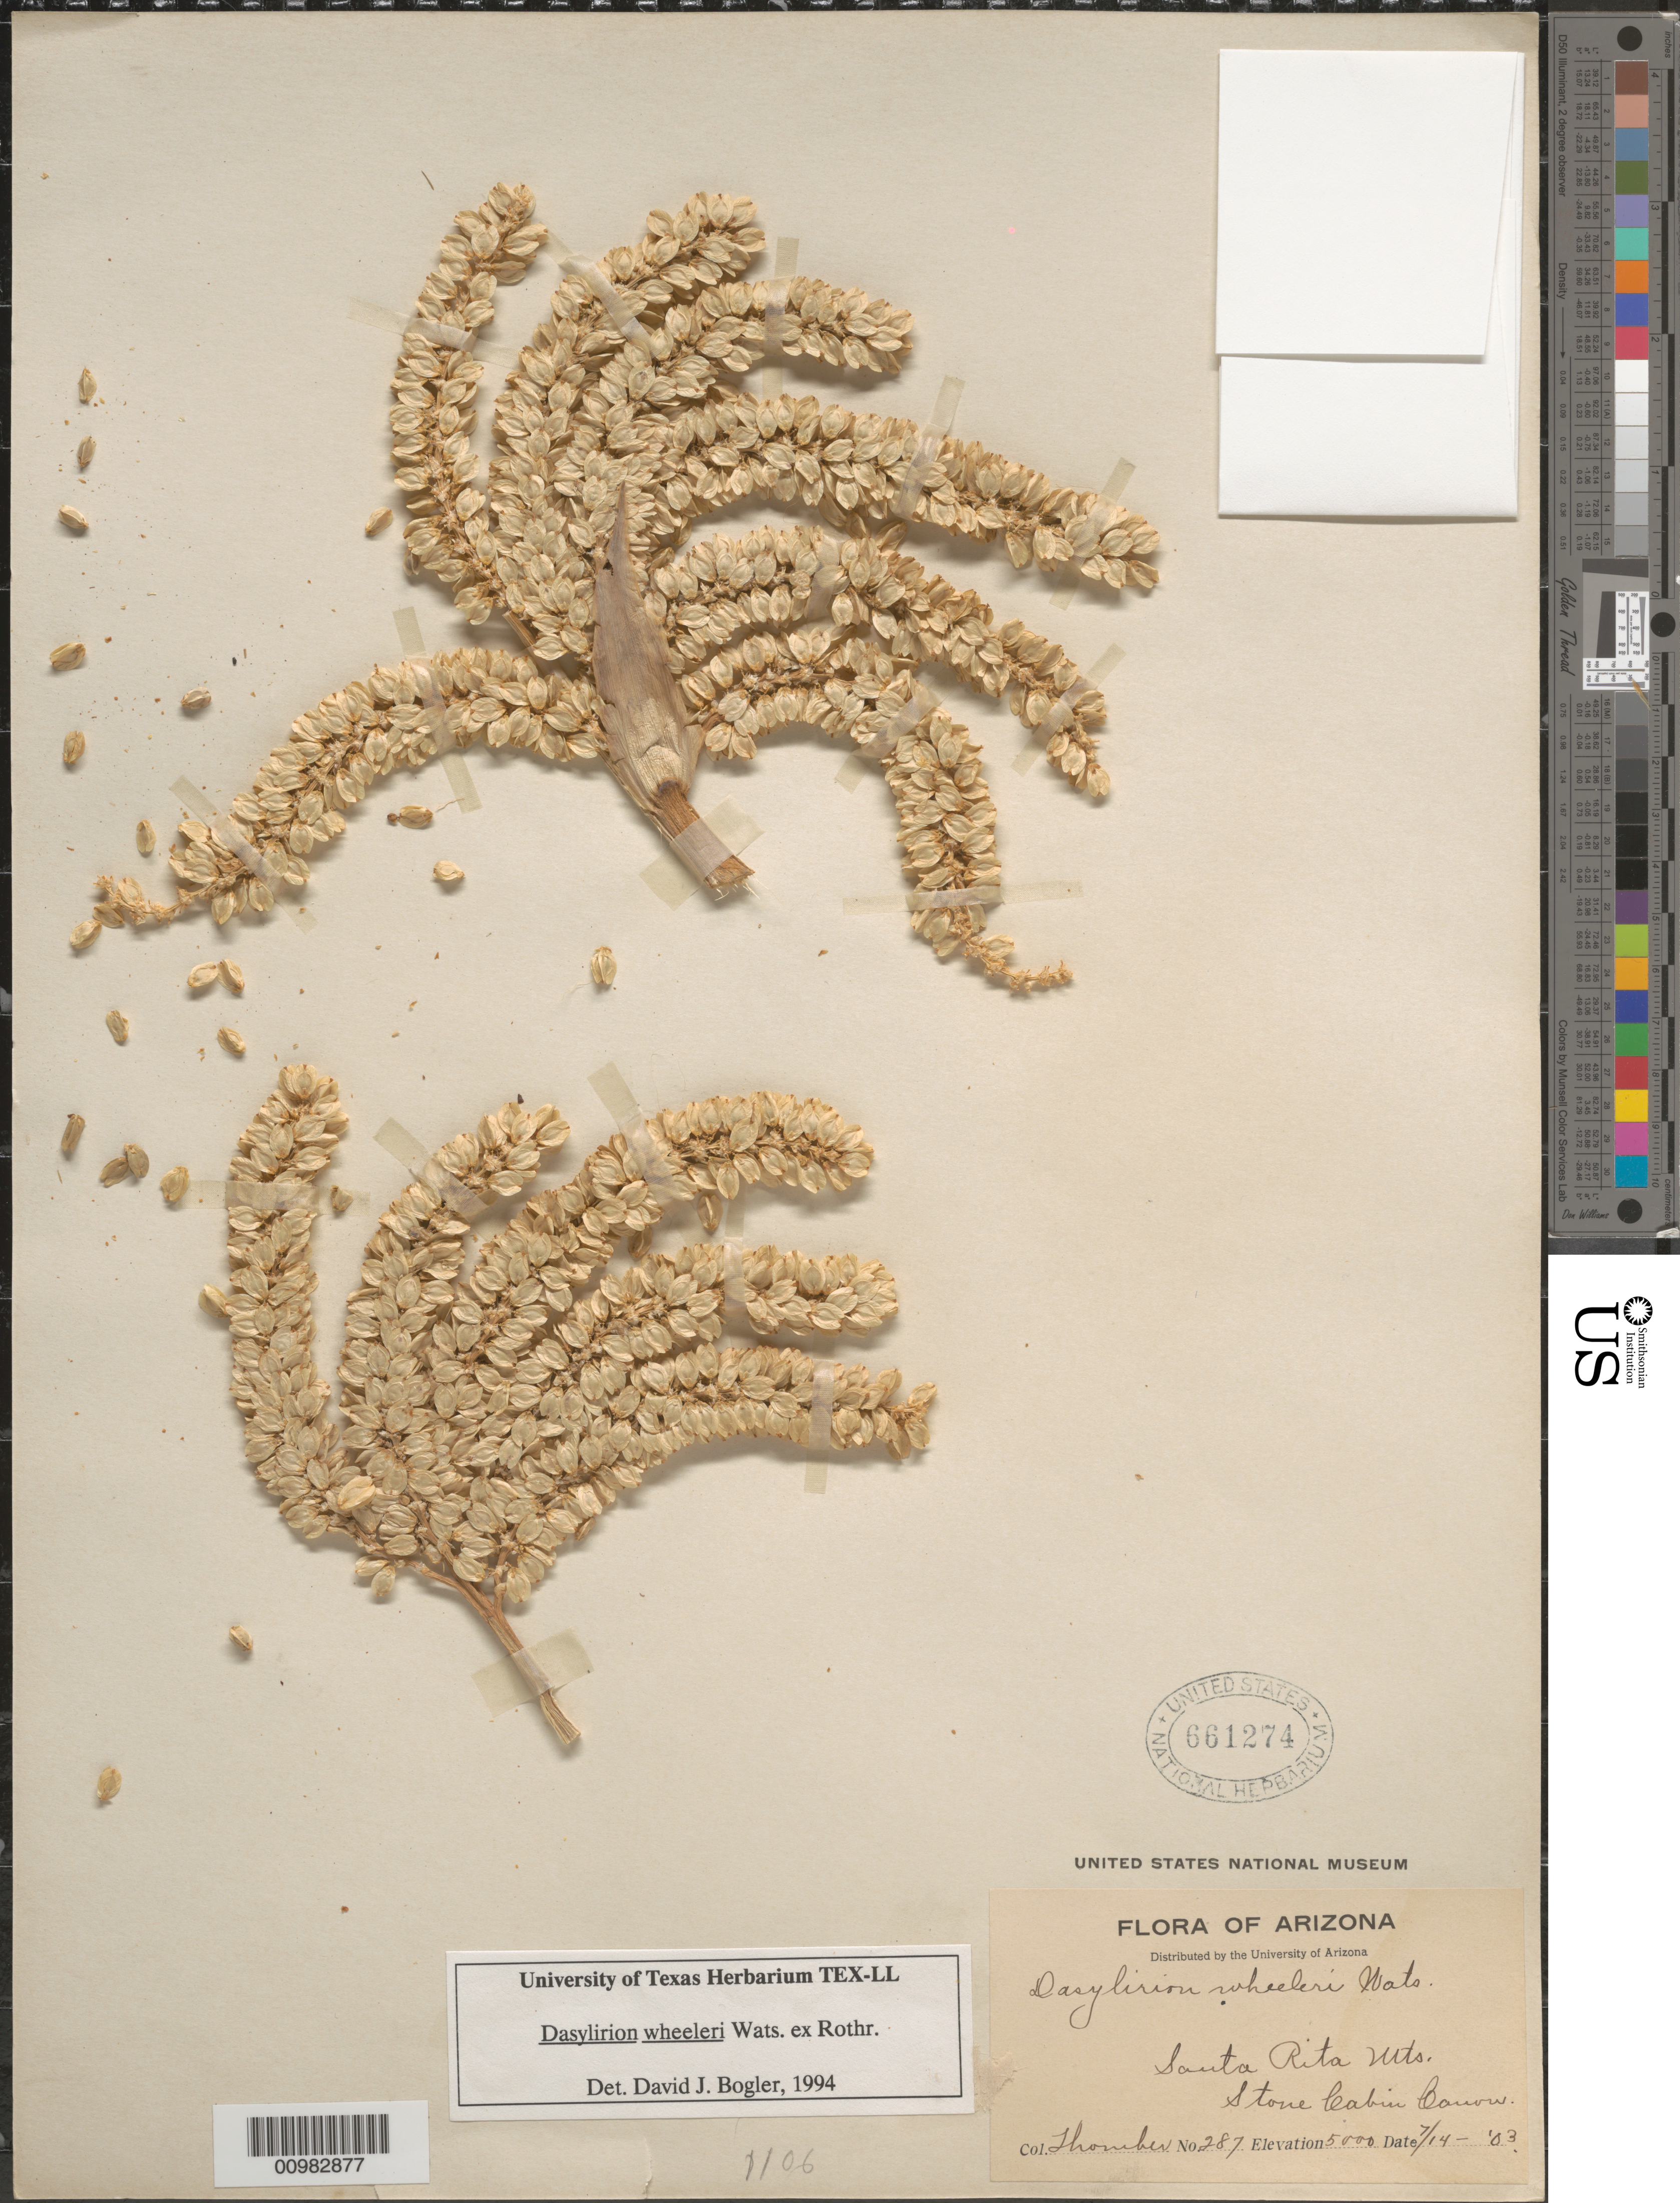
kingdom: Plantae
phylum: Tracheophyta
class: Liliopsida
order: Asparagales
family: Asparagaceae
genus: Dasylirion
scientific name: Dasylirion wheeleri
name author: S. Watson ex Rothr.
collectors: J. Thornber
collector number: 287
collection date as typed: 14 Aug 1903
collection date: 1903-08-14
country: United States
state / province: Arizona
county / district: Santa Cruz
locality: Santa Rita Mountains.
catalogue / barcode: US 661274